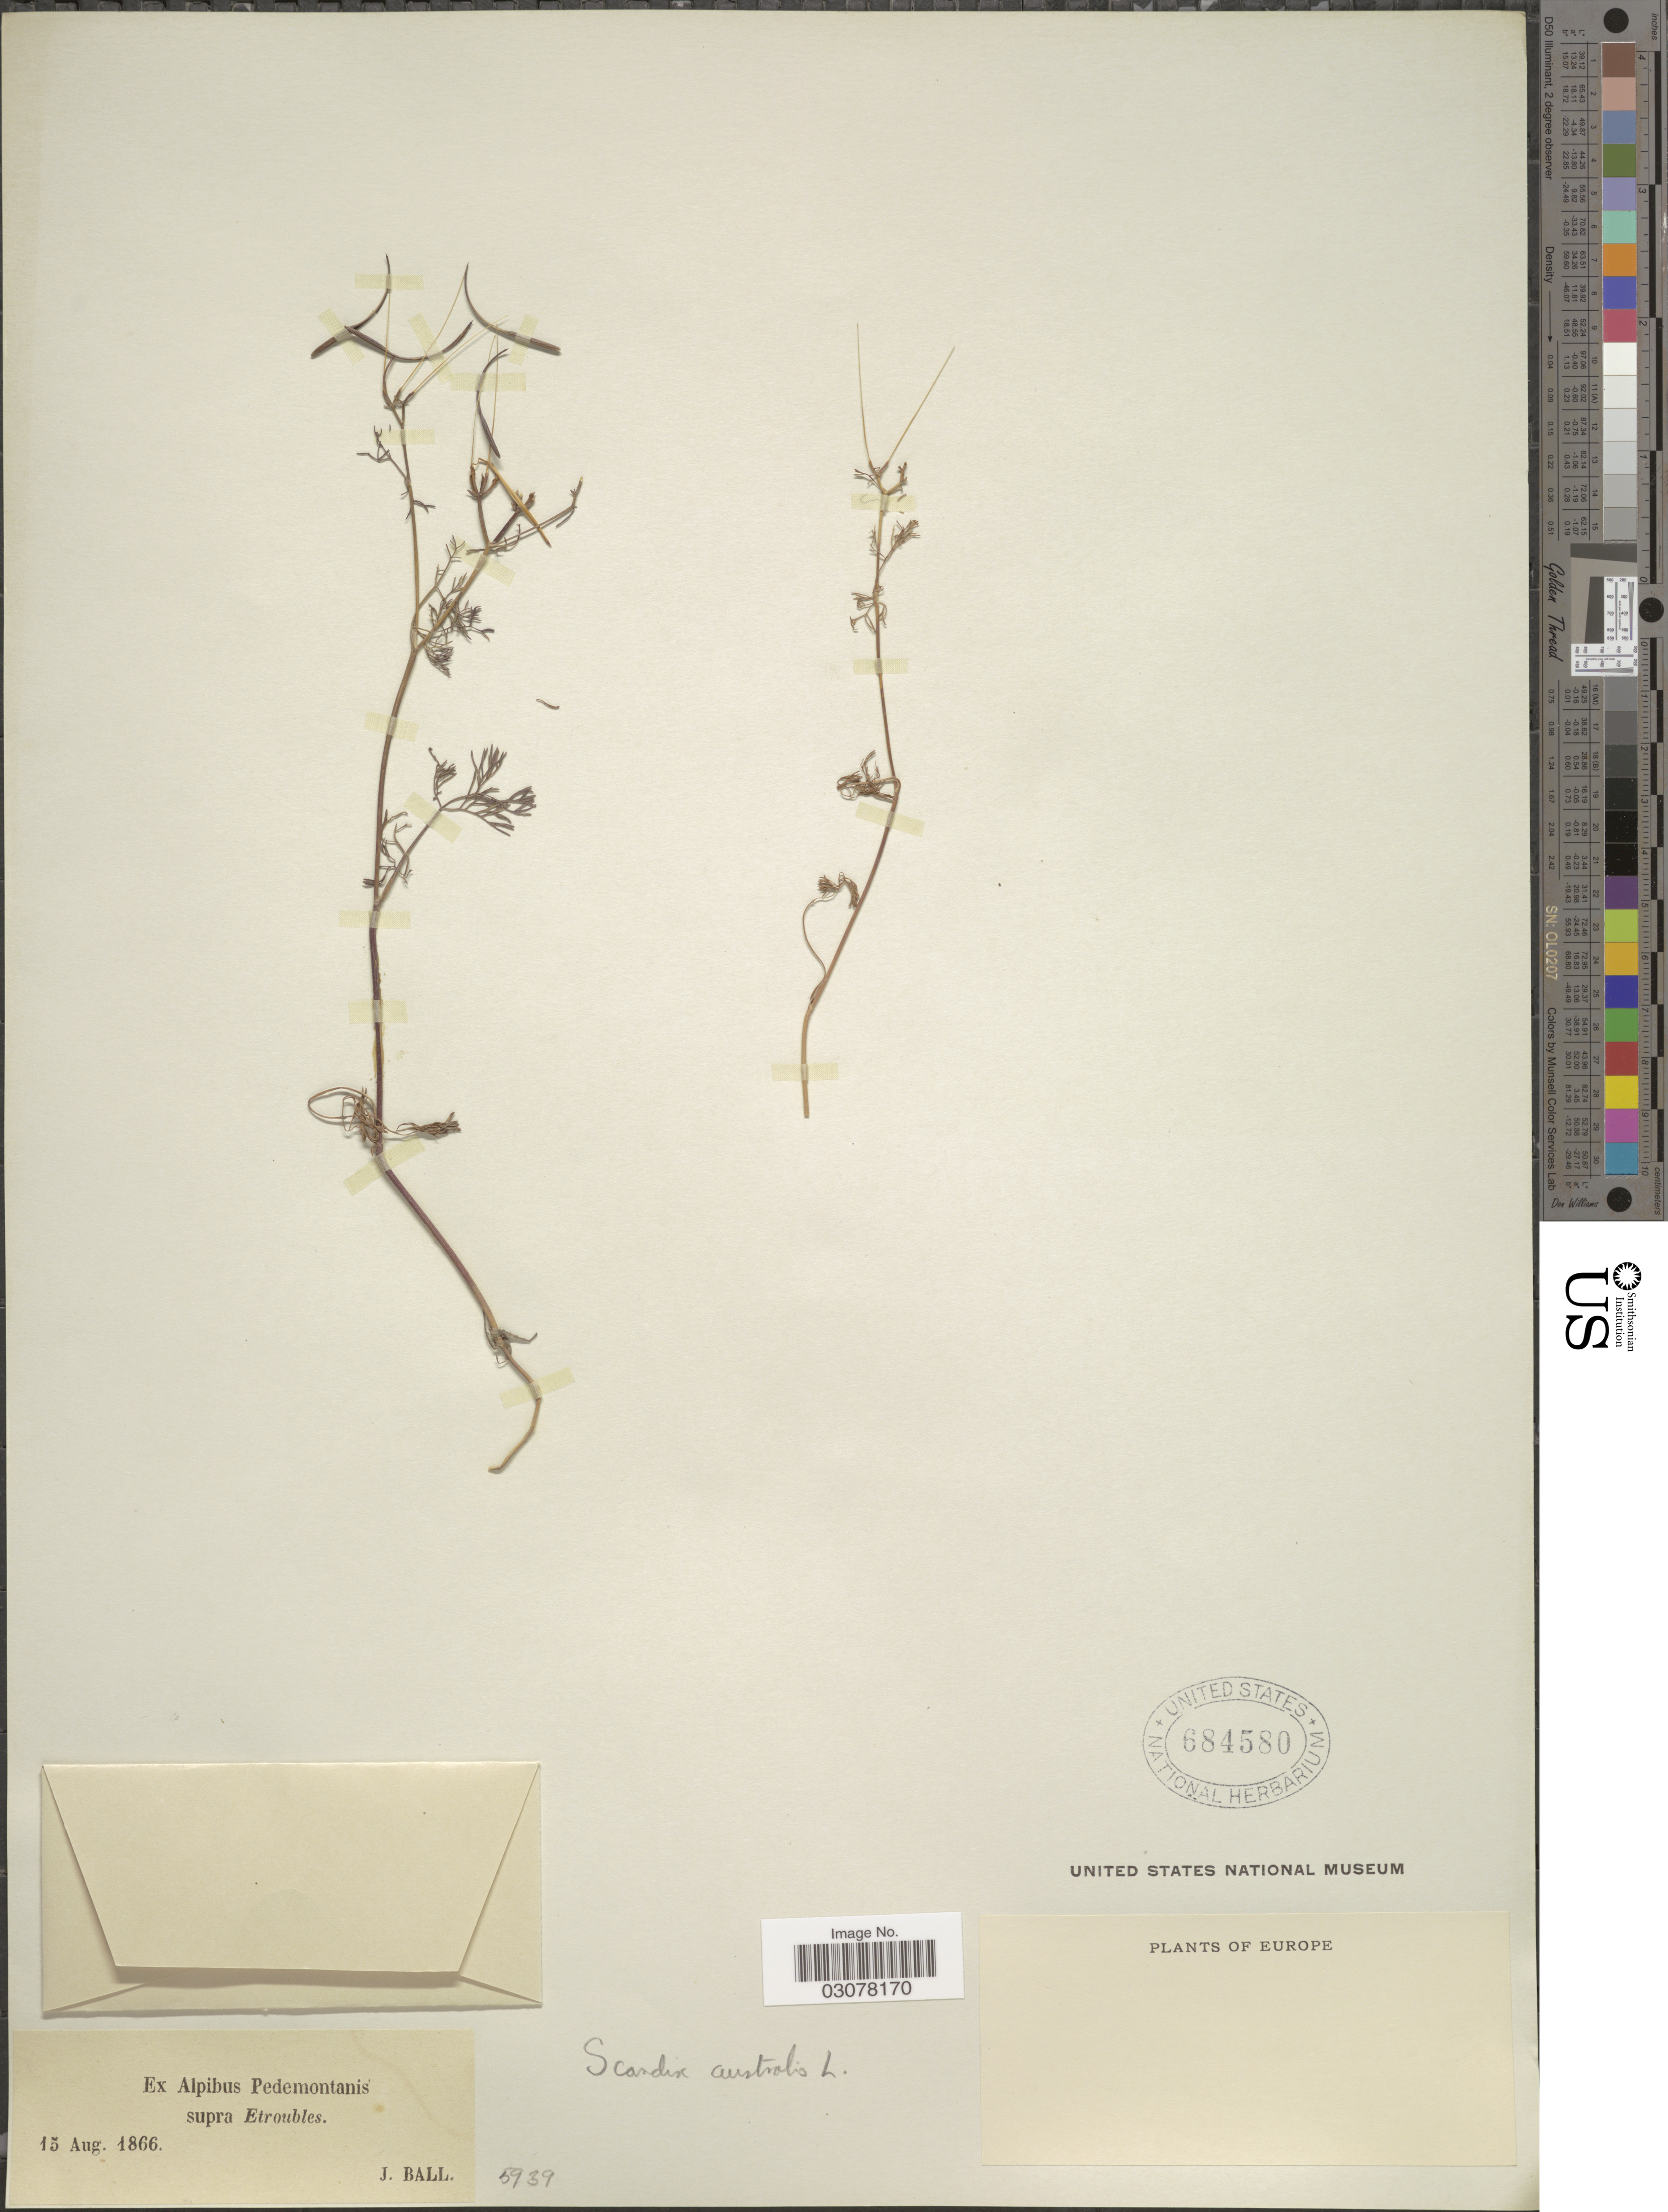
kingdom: Plantae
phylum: Tracheophyta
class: Magnoliopsida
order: Apiales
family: Apiaceae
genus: Scandix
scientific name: Scandix australis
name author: L.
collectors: J. Ball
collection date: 1866-08-15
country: Italy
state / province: Piedmont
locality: Ex Alpibus Pedemontanis supra Etroubles. Europe.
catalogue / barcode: US 684580